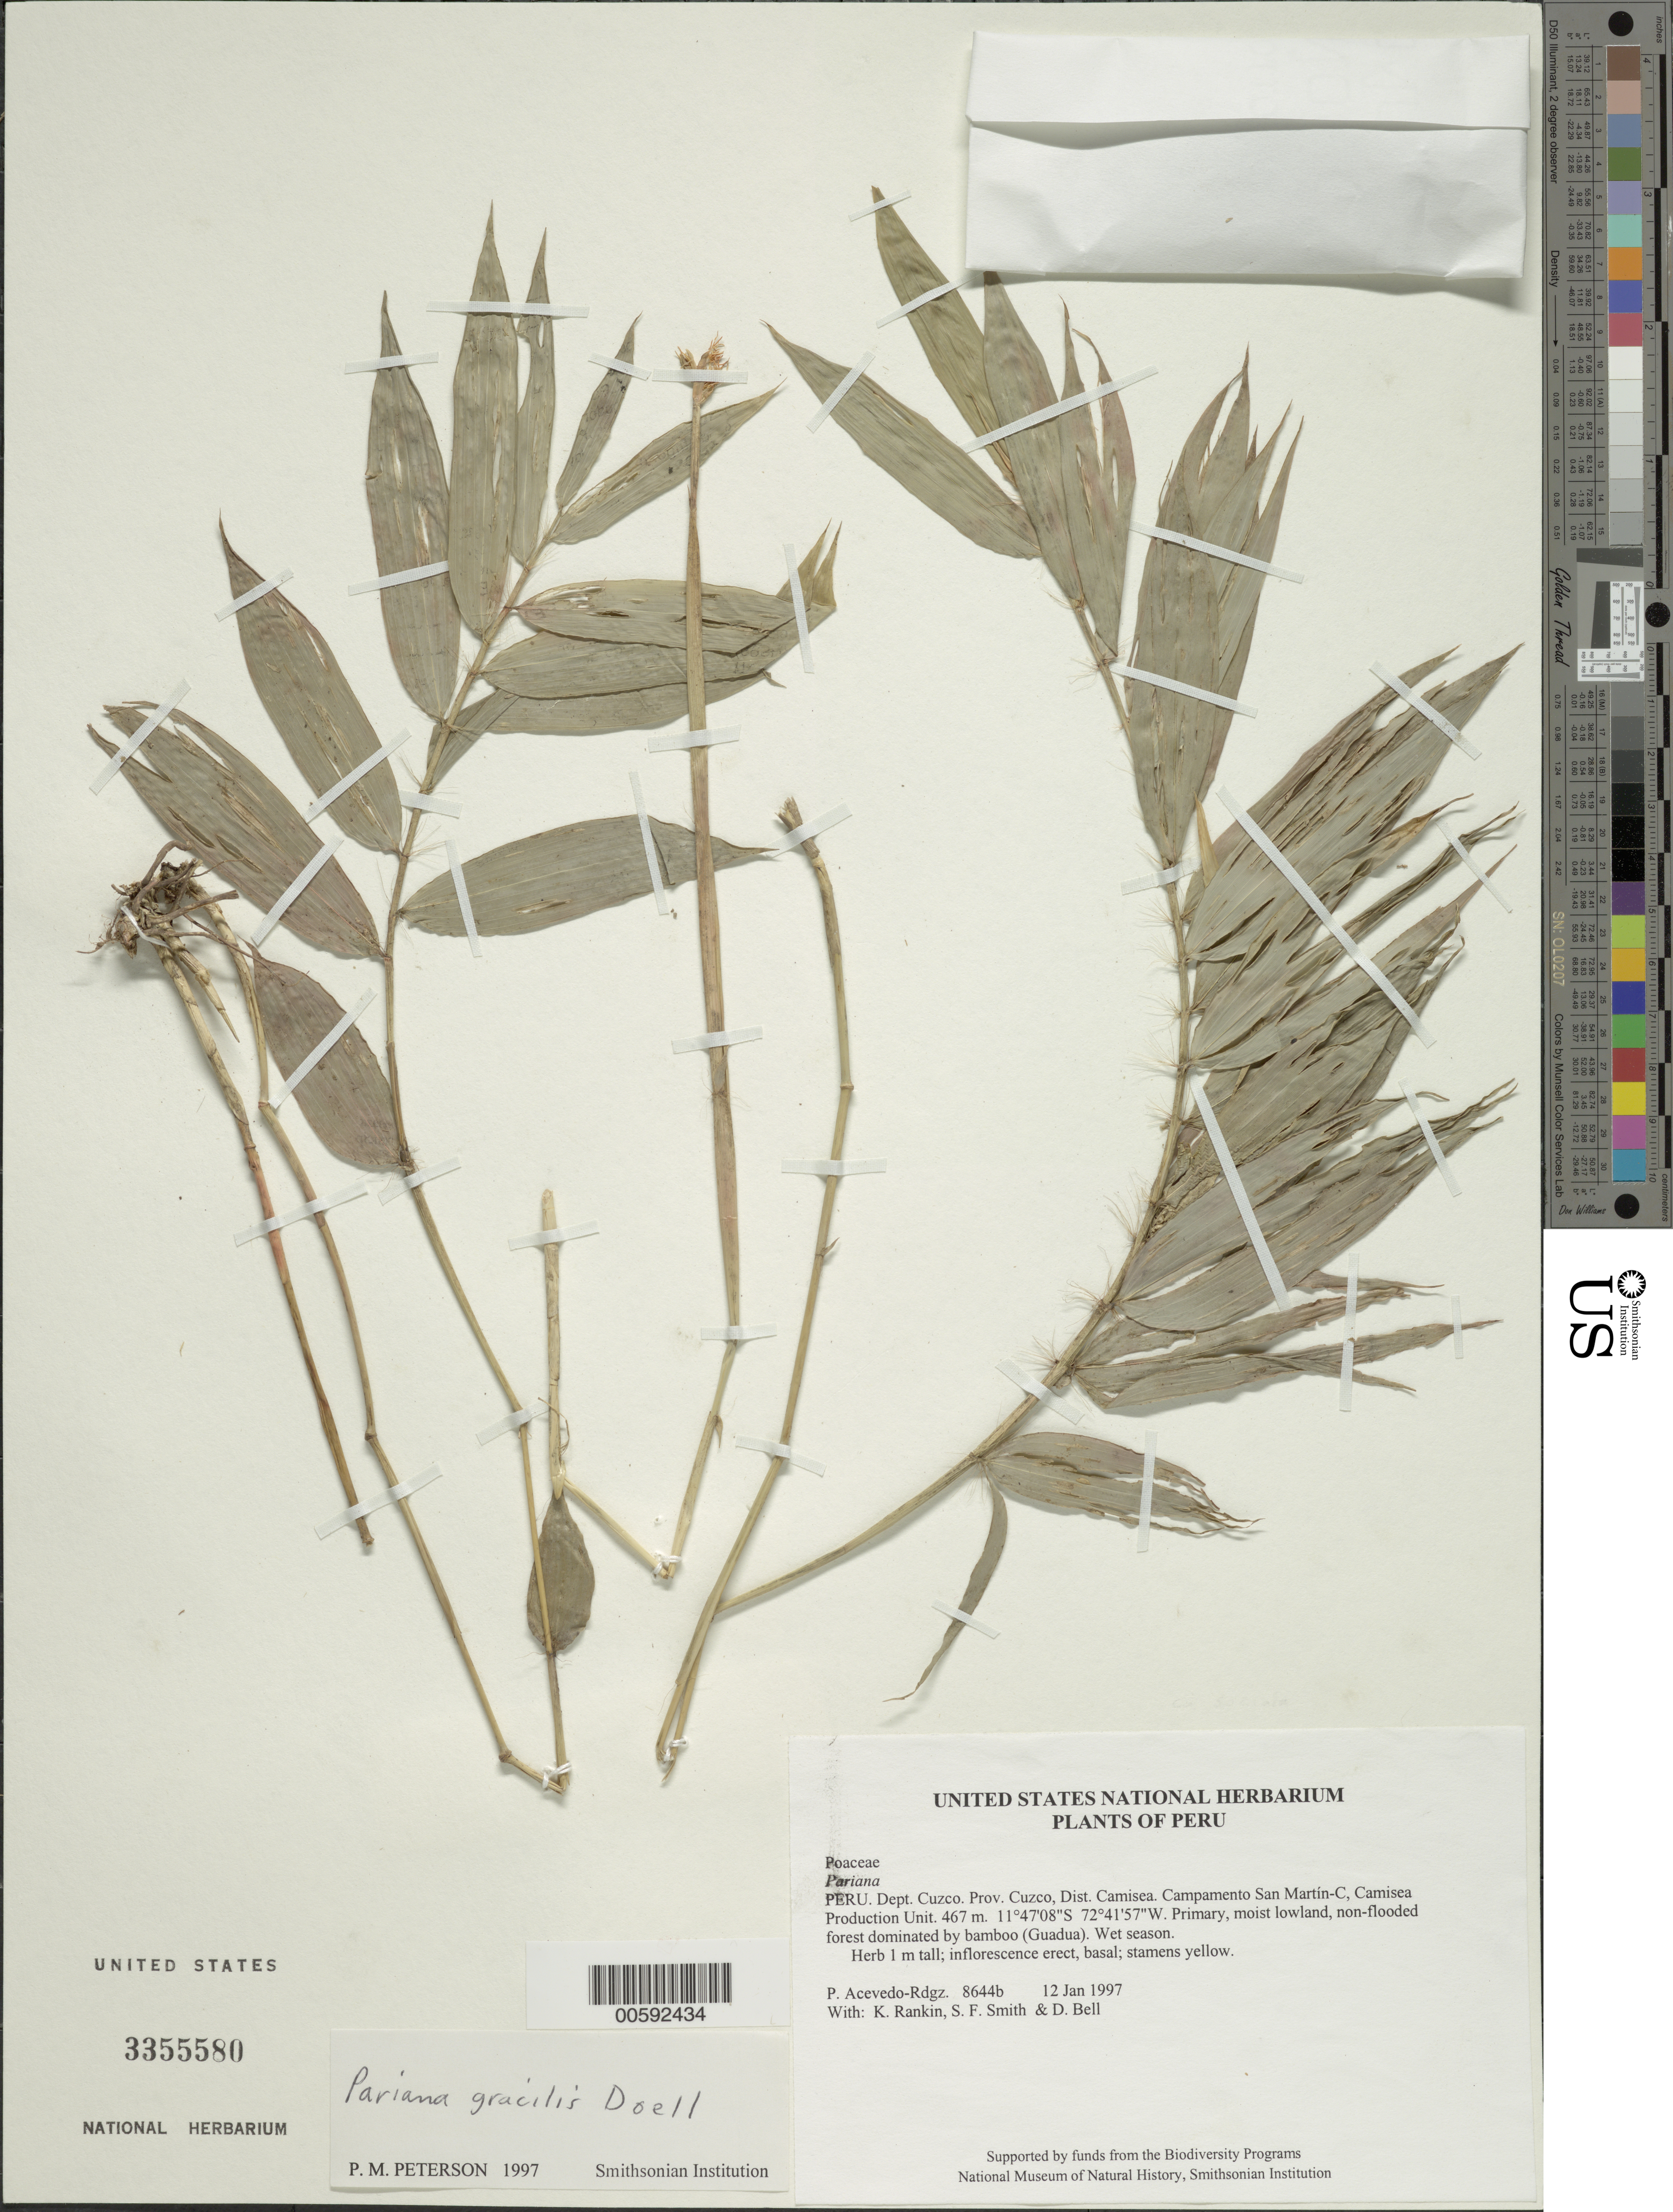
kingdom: Plantae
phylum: Tracheophyta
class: Liliopsida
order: Poales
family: Poaceae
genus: Pariana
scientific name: Pariana gracilis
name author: Döll in Mart.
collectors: P. Acevedo-Rodr., D. A. Bell, K. B. Rankin & S.F. Smith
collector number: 8644 b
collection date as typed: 12 Jan 1997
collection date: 1997-01-12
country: Peru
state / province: Cusco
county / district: Cusco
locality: Districto Camisea, Campamento San Martín-C, Camisea Production Unit.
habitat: Primary, moist lowland, non-flooded forest dominated by bamboo (Guadua). Wet season.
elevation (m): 467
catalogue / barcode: US 3355580